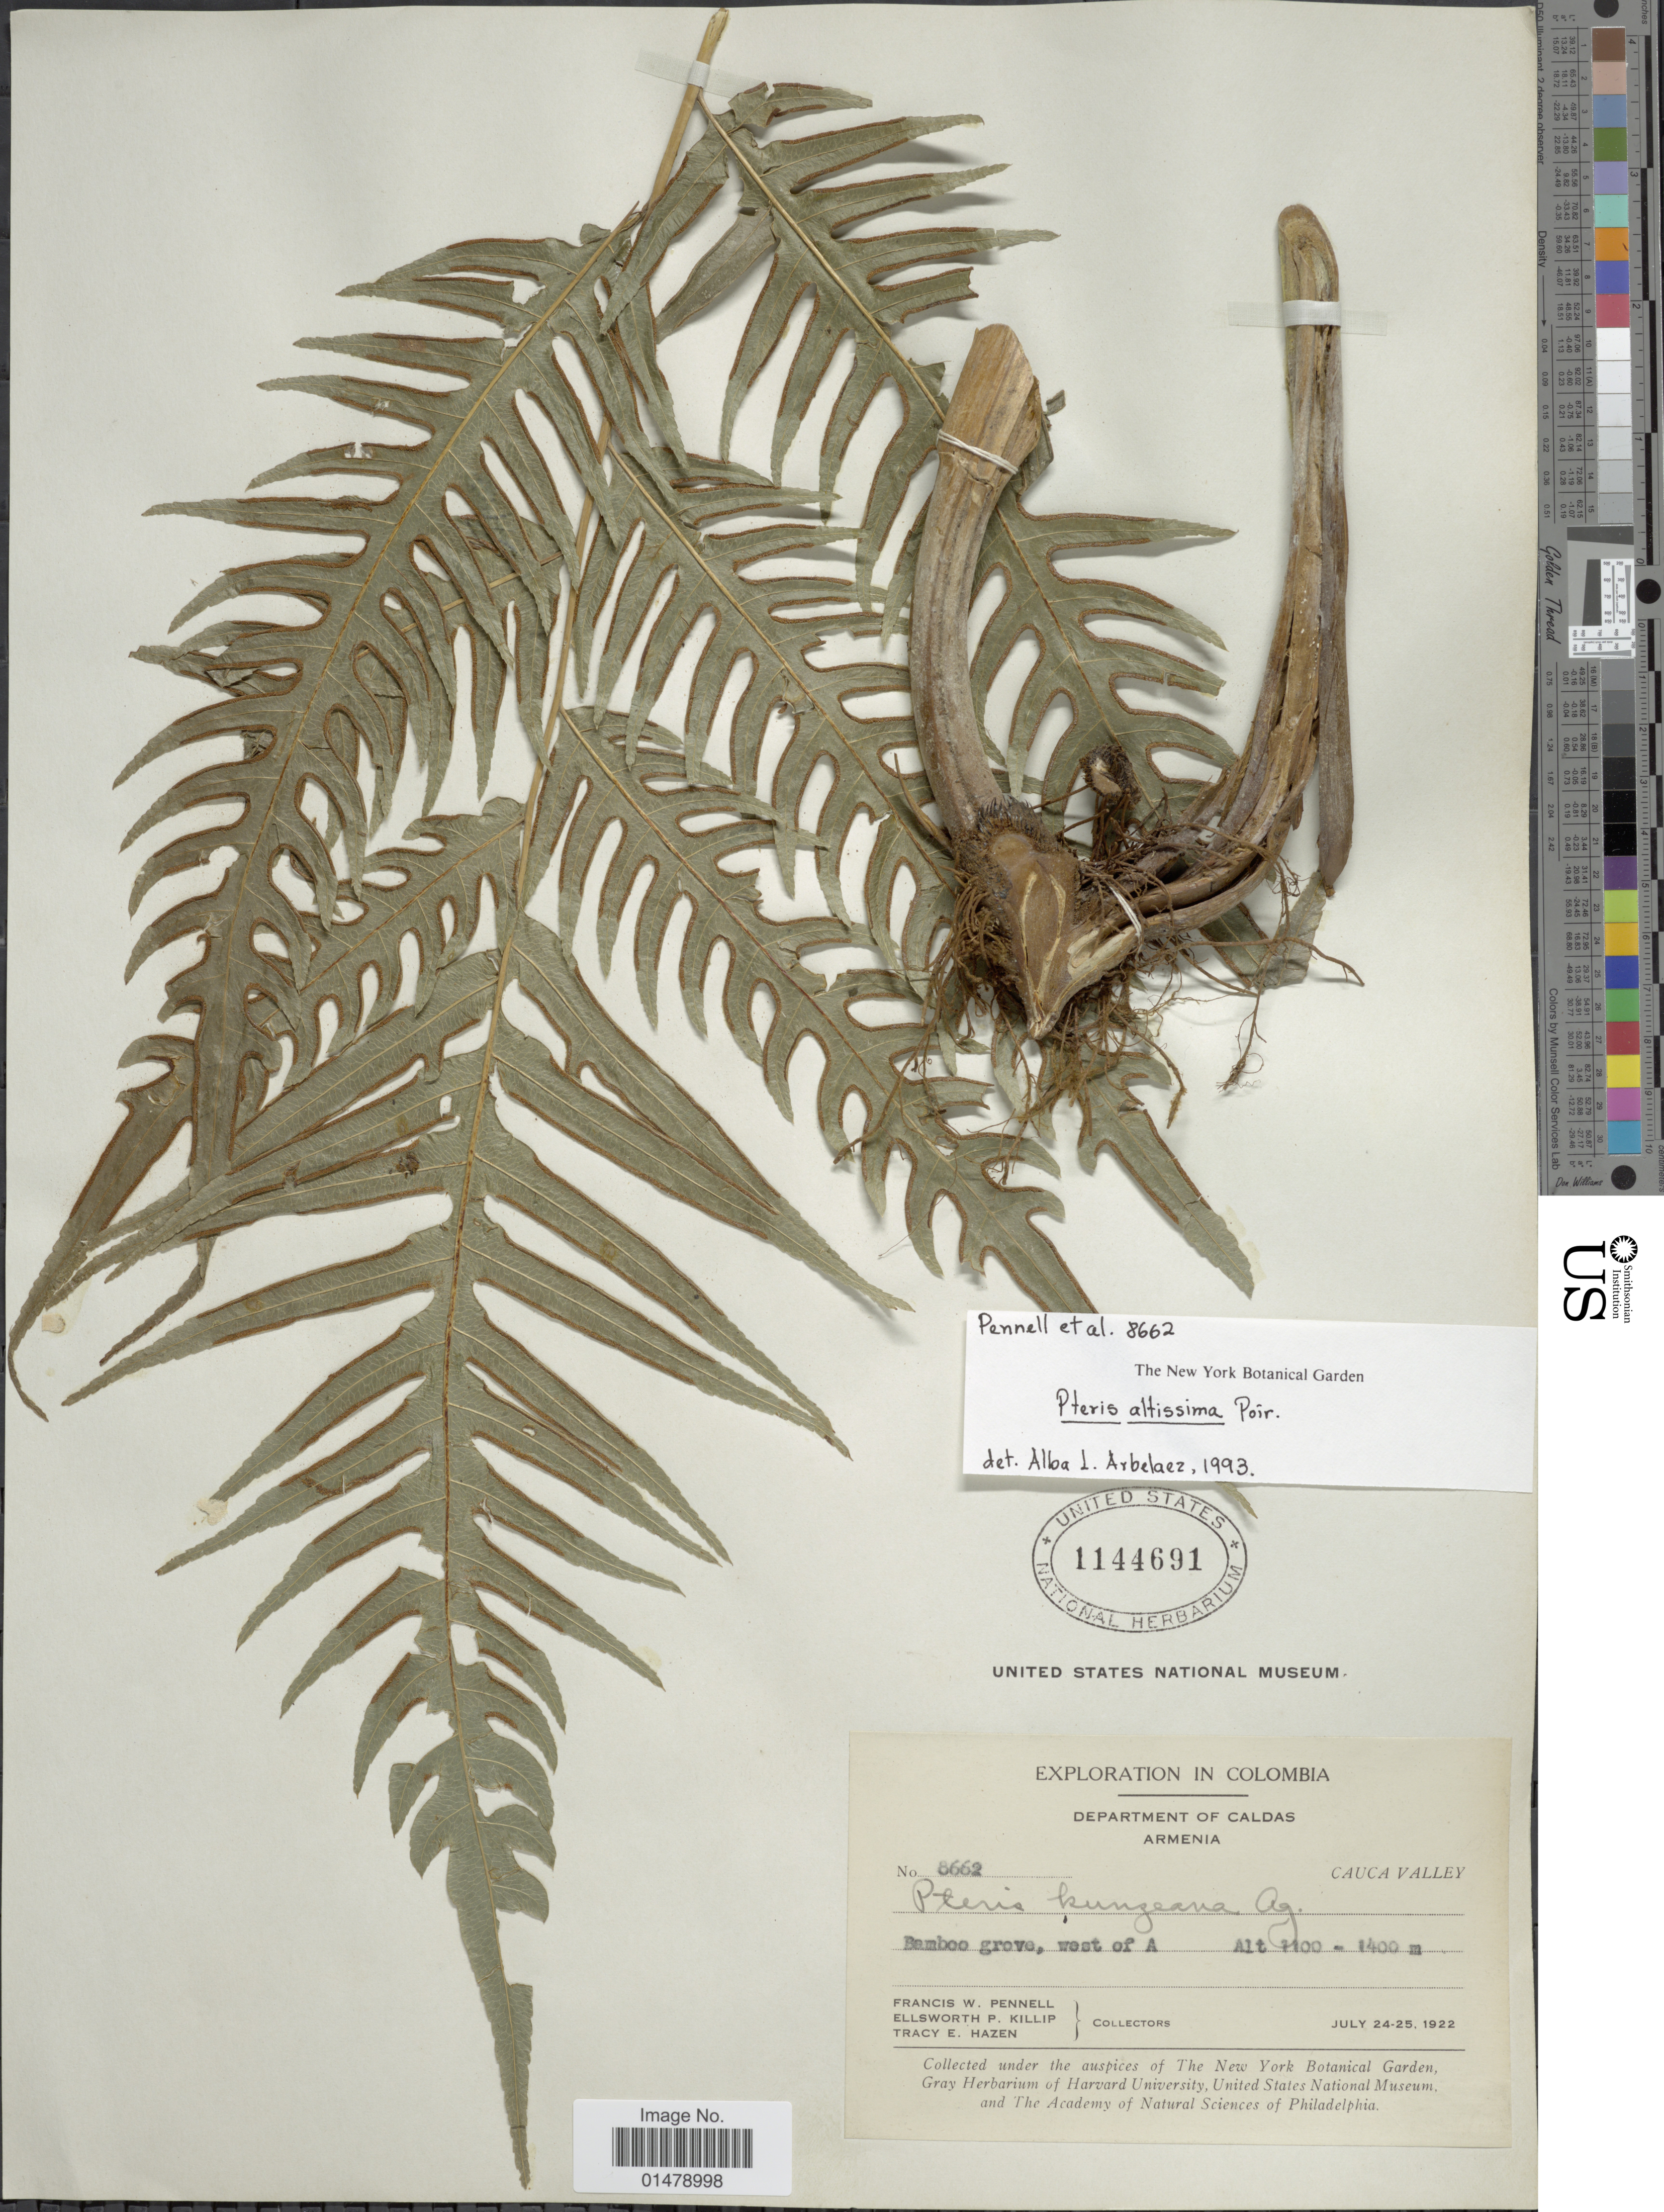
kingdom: Plantae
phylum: Tracheophyta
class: Polypodiopsida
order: Polypodiales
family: Pteridaceae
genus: Pteris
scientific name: Pteris altissima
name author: Poir.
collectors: F. W. Pennell, E. P. Killip & T. E. Hazen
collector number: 8662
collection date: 1922-07-24/1922-07-25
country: Colombia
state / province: Caldas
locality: Department of Caldas. Armenia. Cauca Valley. Bamboo grove, west of A.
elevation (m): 1100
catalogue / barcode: US 1144691